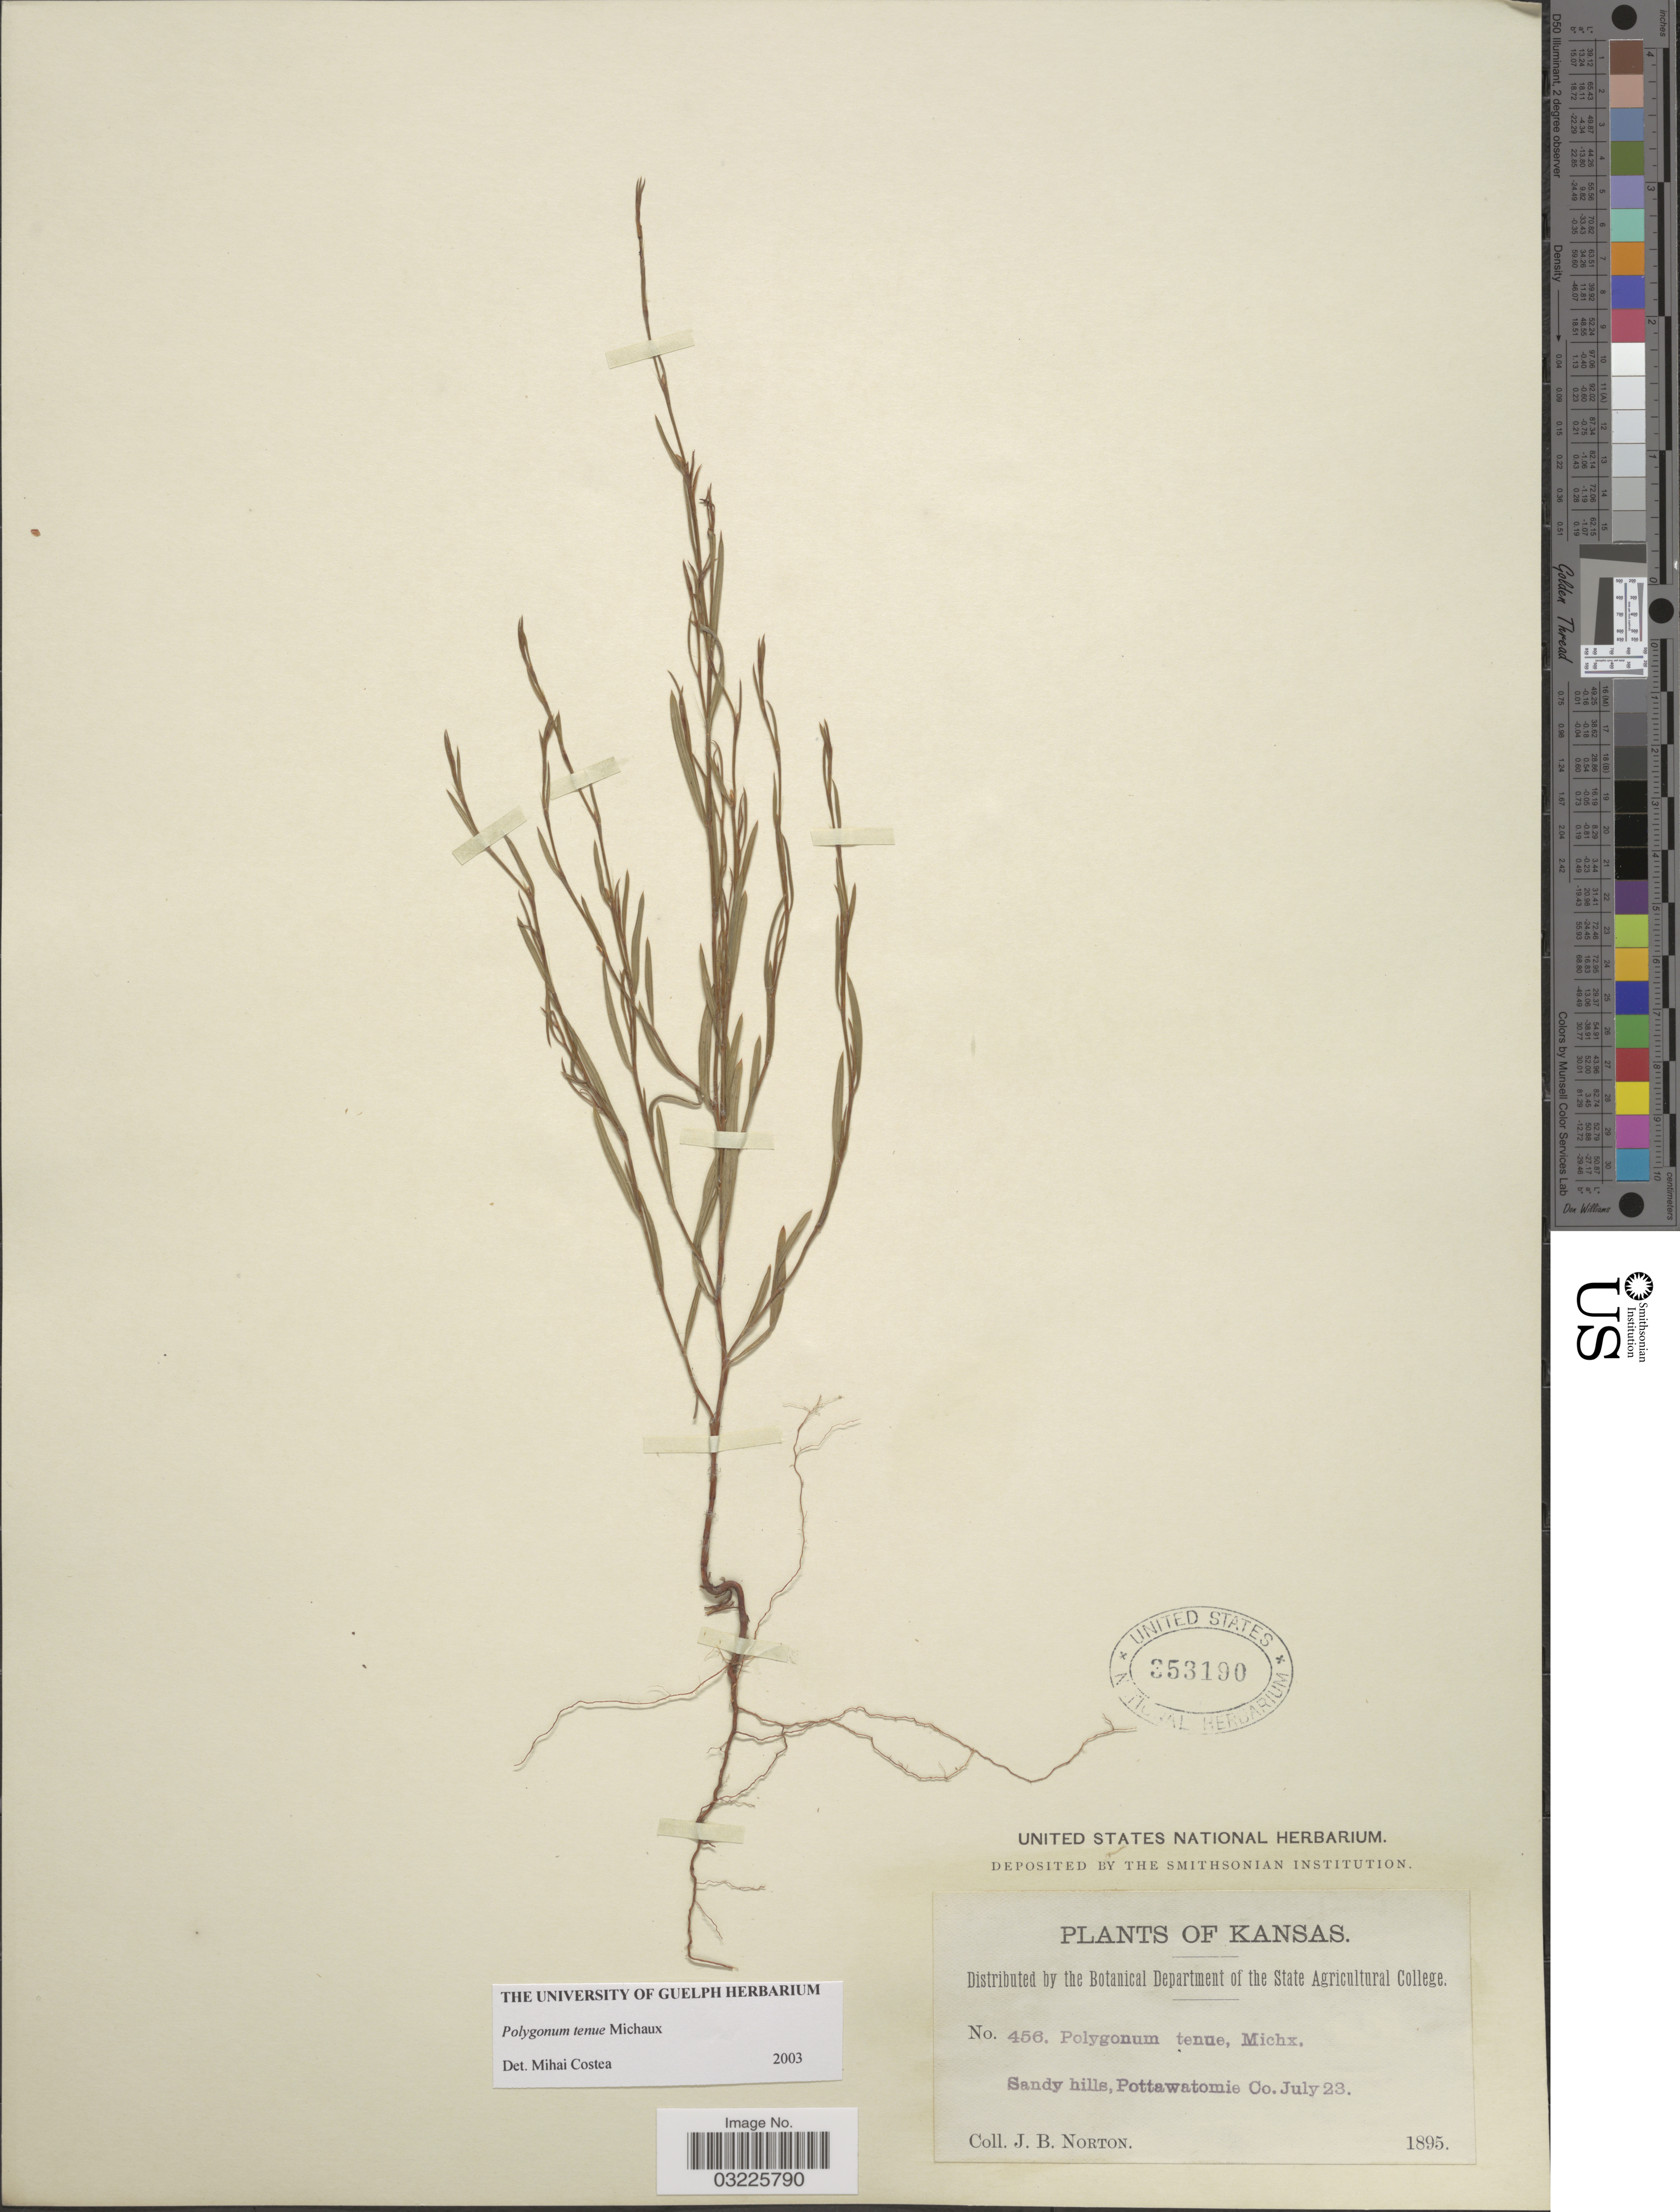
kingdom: Plantae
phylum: Tracheophyta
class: Magnoliopsida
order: Caryophyllales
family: Polygonaceae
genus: Polygonum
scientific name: Polygonum tenue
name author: F. Michx.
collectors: J. B. Norton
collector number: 456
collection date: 1895-07-23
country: United States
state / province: Kansas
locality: Sand hills, Pottawatomie Co.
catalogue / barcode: US 353190